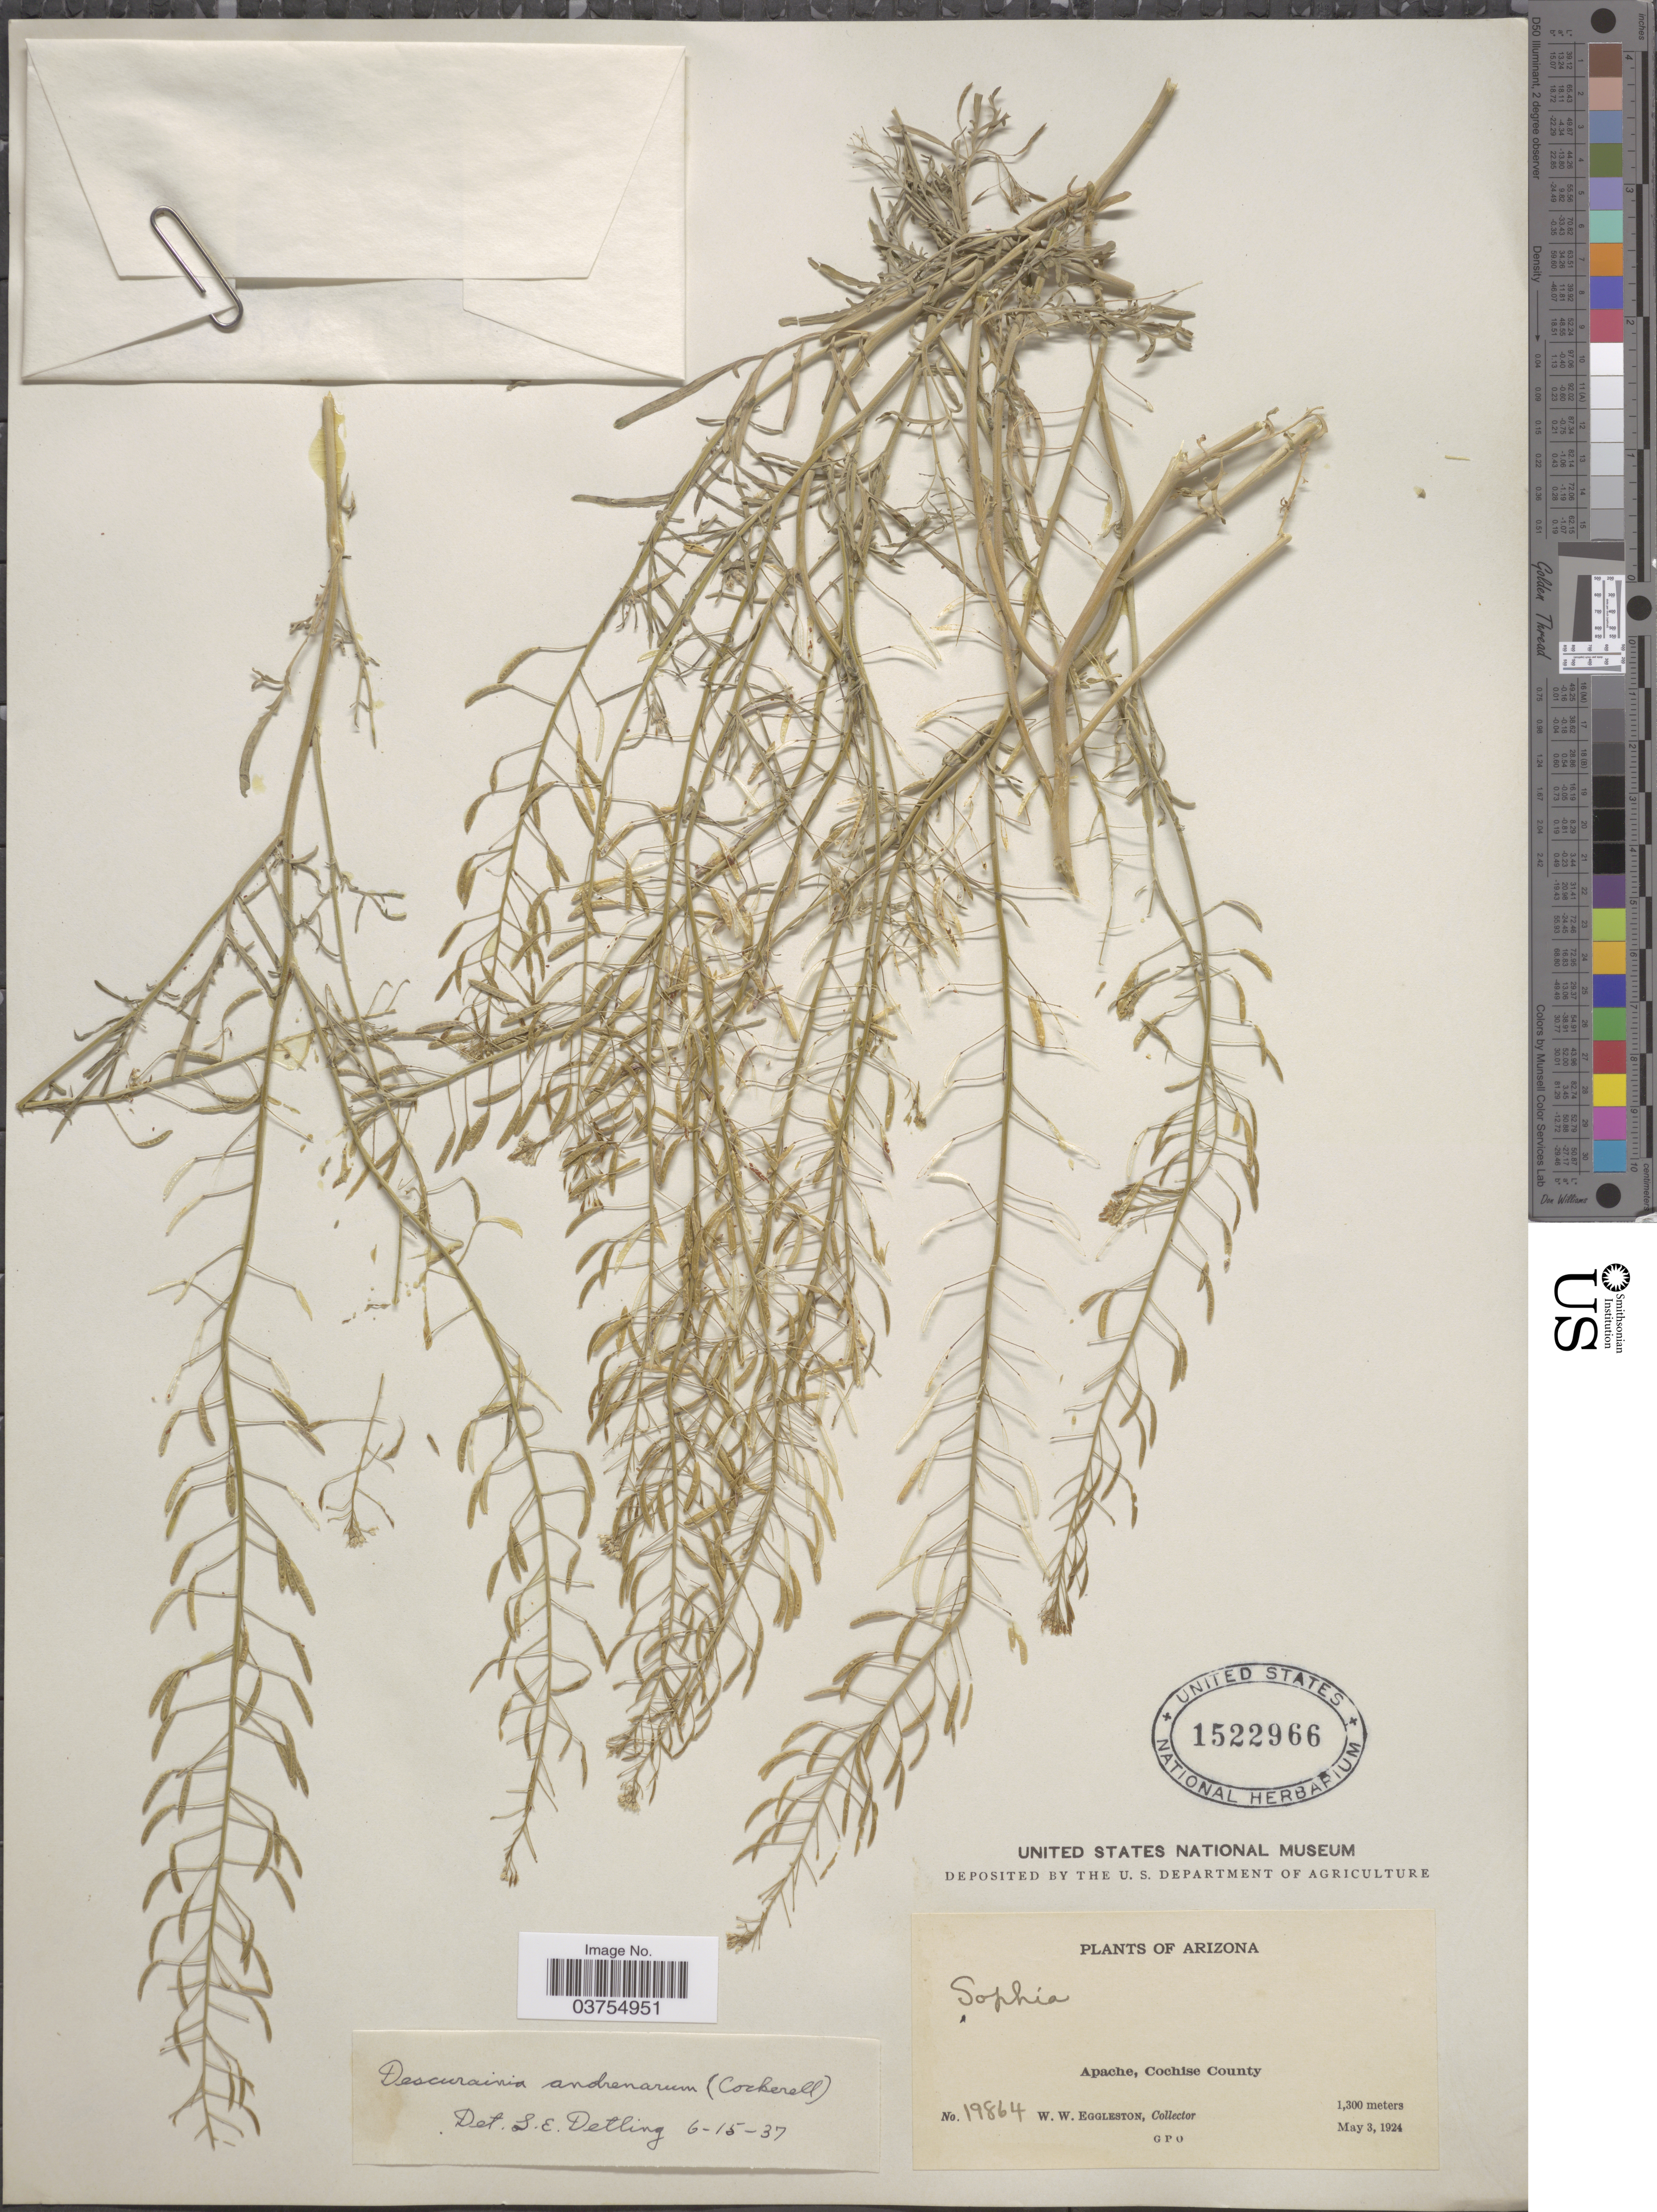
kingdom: Plantae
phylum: Tracheophyta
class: Magnoliopsida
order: Brassicales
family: Brassicaceae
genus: Descurainia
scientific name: Descurainia pinnata subsp. halictorum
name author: (Cockerell) Detling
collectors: W. W. Eggleston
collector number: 19864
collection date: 1924-05-03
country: United States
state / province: Arizona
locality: Apache, Cochise County.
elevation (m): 1300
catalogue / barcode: US 1522966